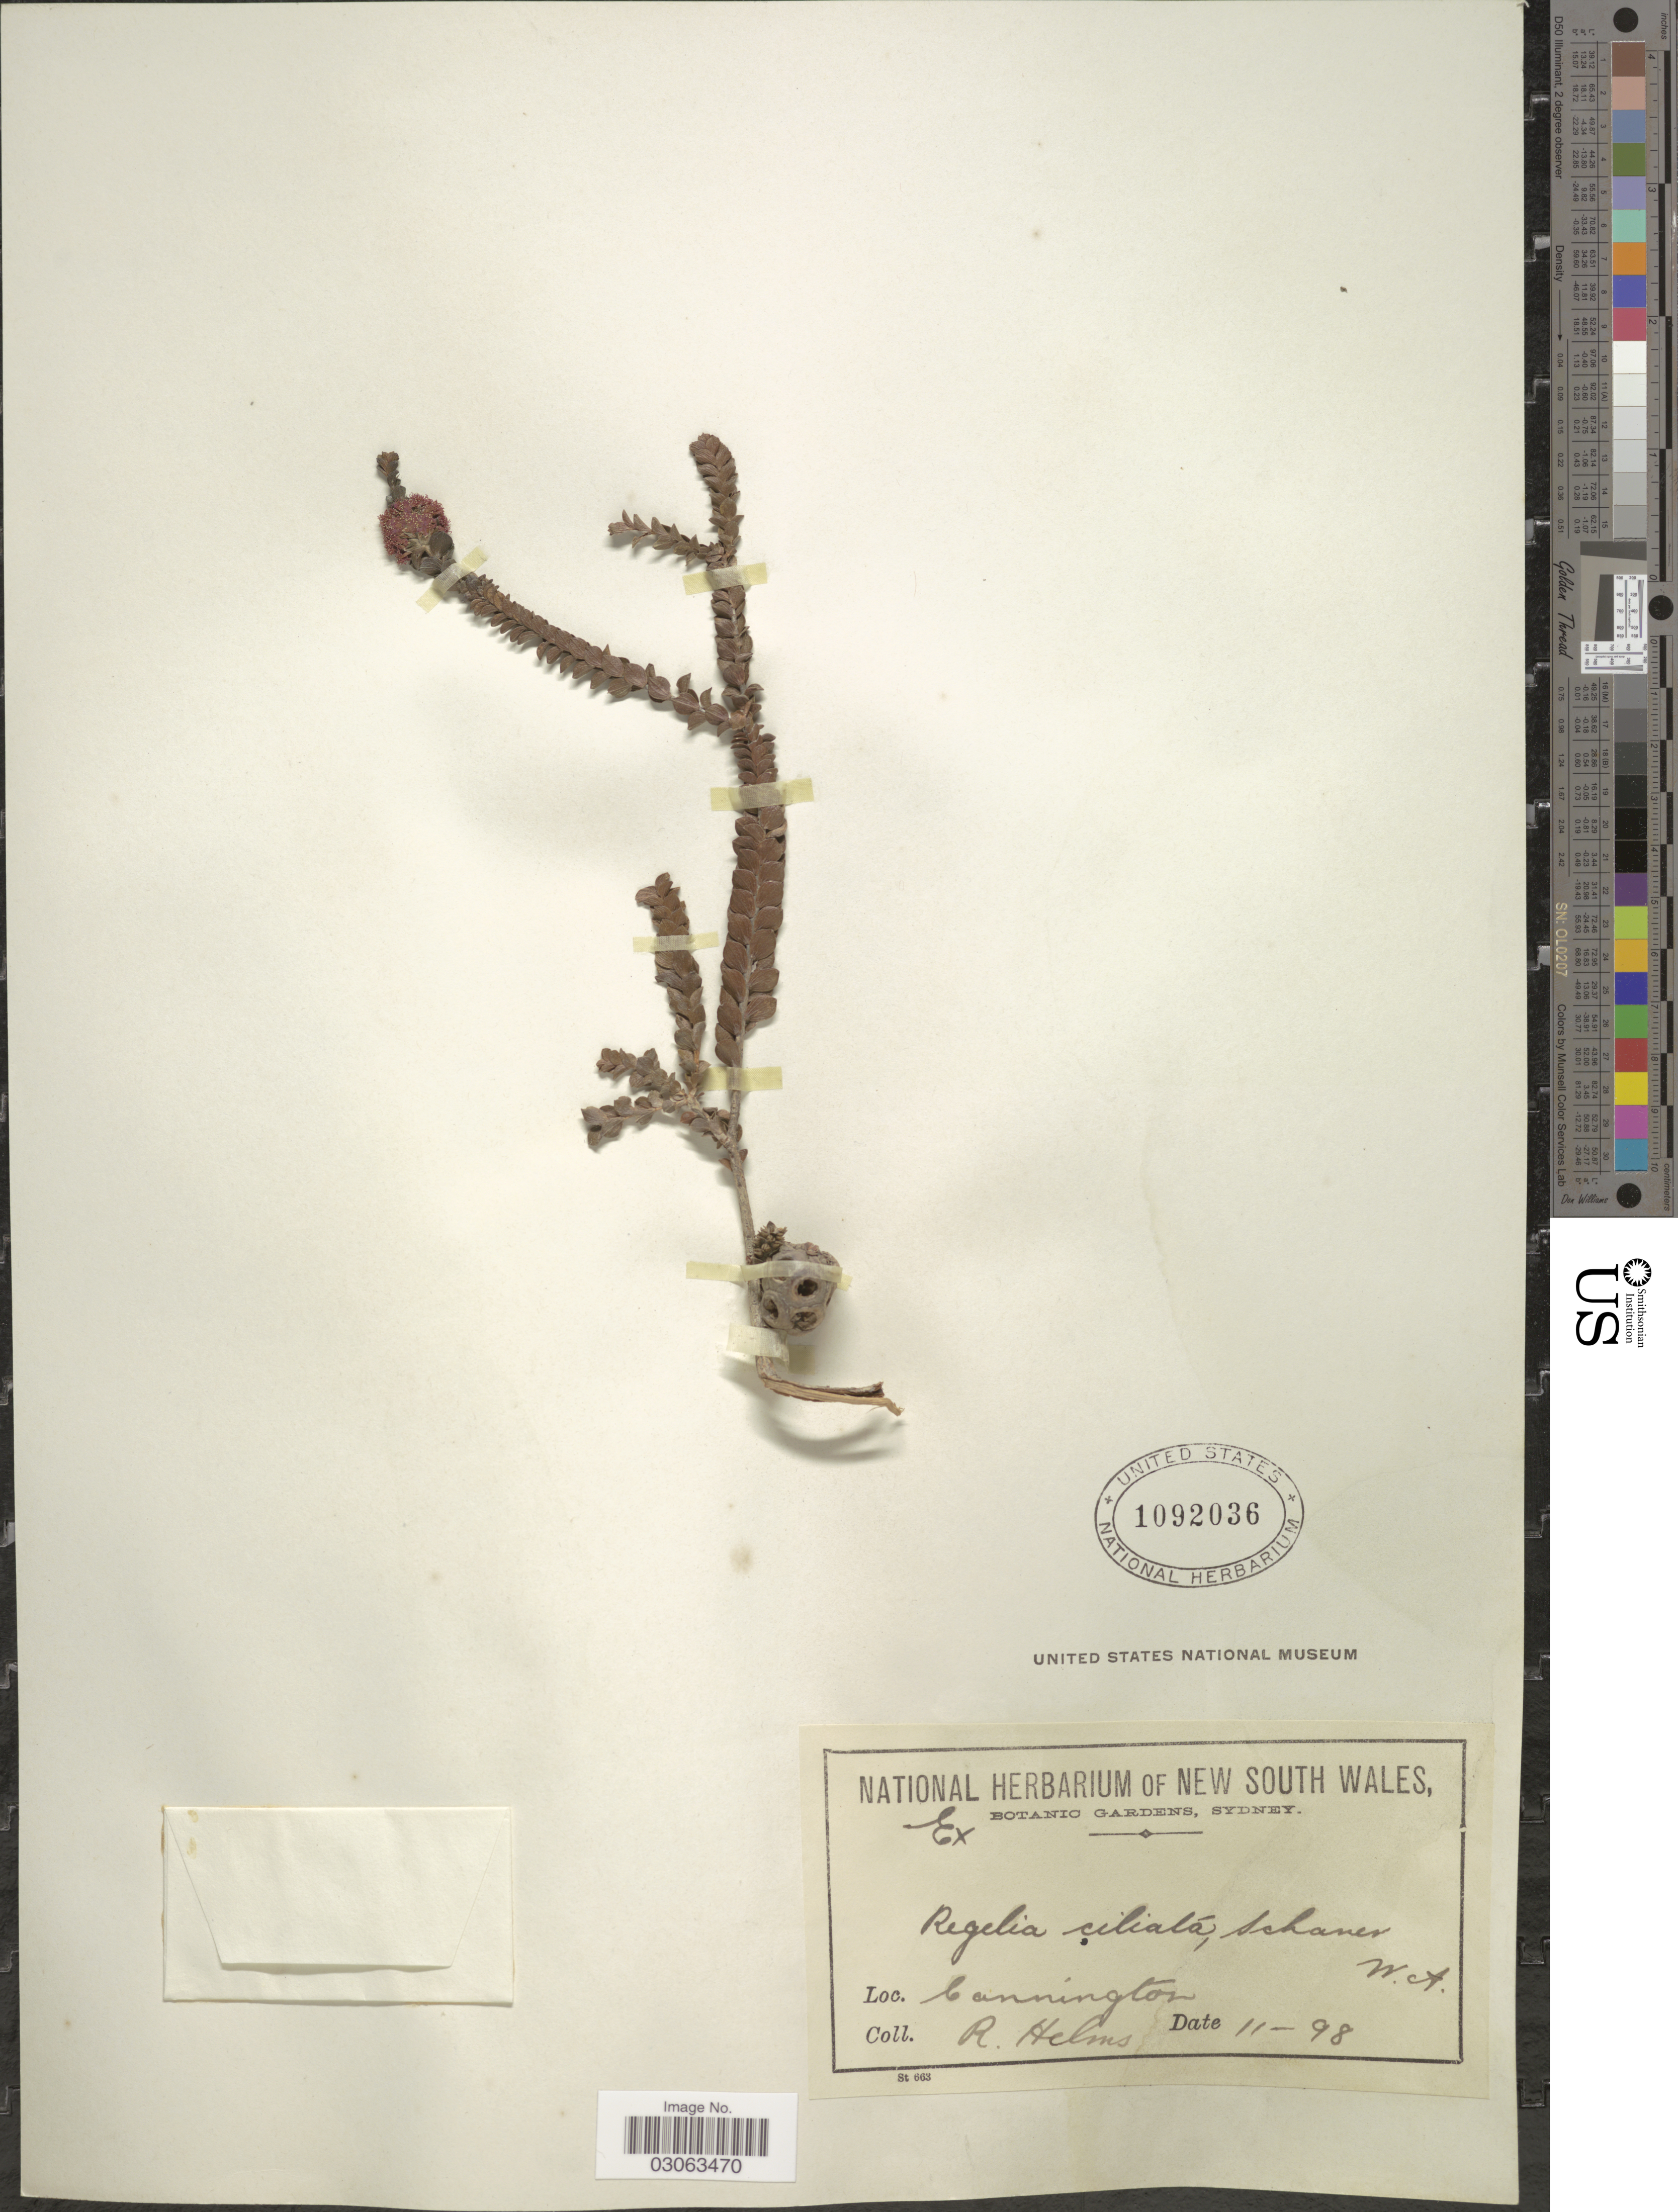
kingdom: Plantae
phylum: Tracheophyta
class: Magnoliopsida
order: Myrtales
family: Myrtaceae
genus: Regelia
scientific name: Regelia ciliata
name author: Schauer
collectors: R. Helms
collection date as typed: Transcribed d/m/y: /11/98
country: Australia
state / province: Western Australia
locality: Cannington, W. A.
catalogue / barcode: US 1092036